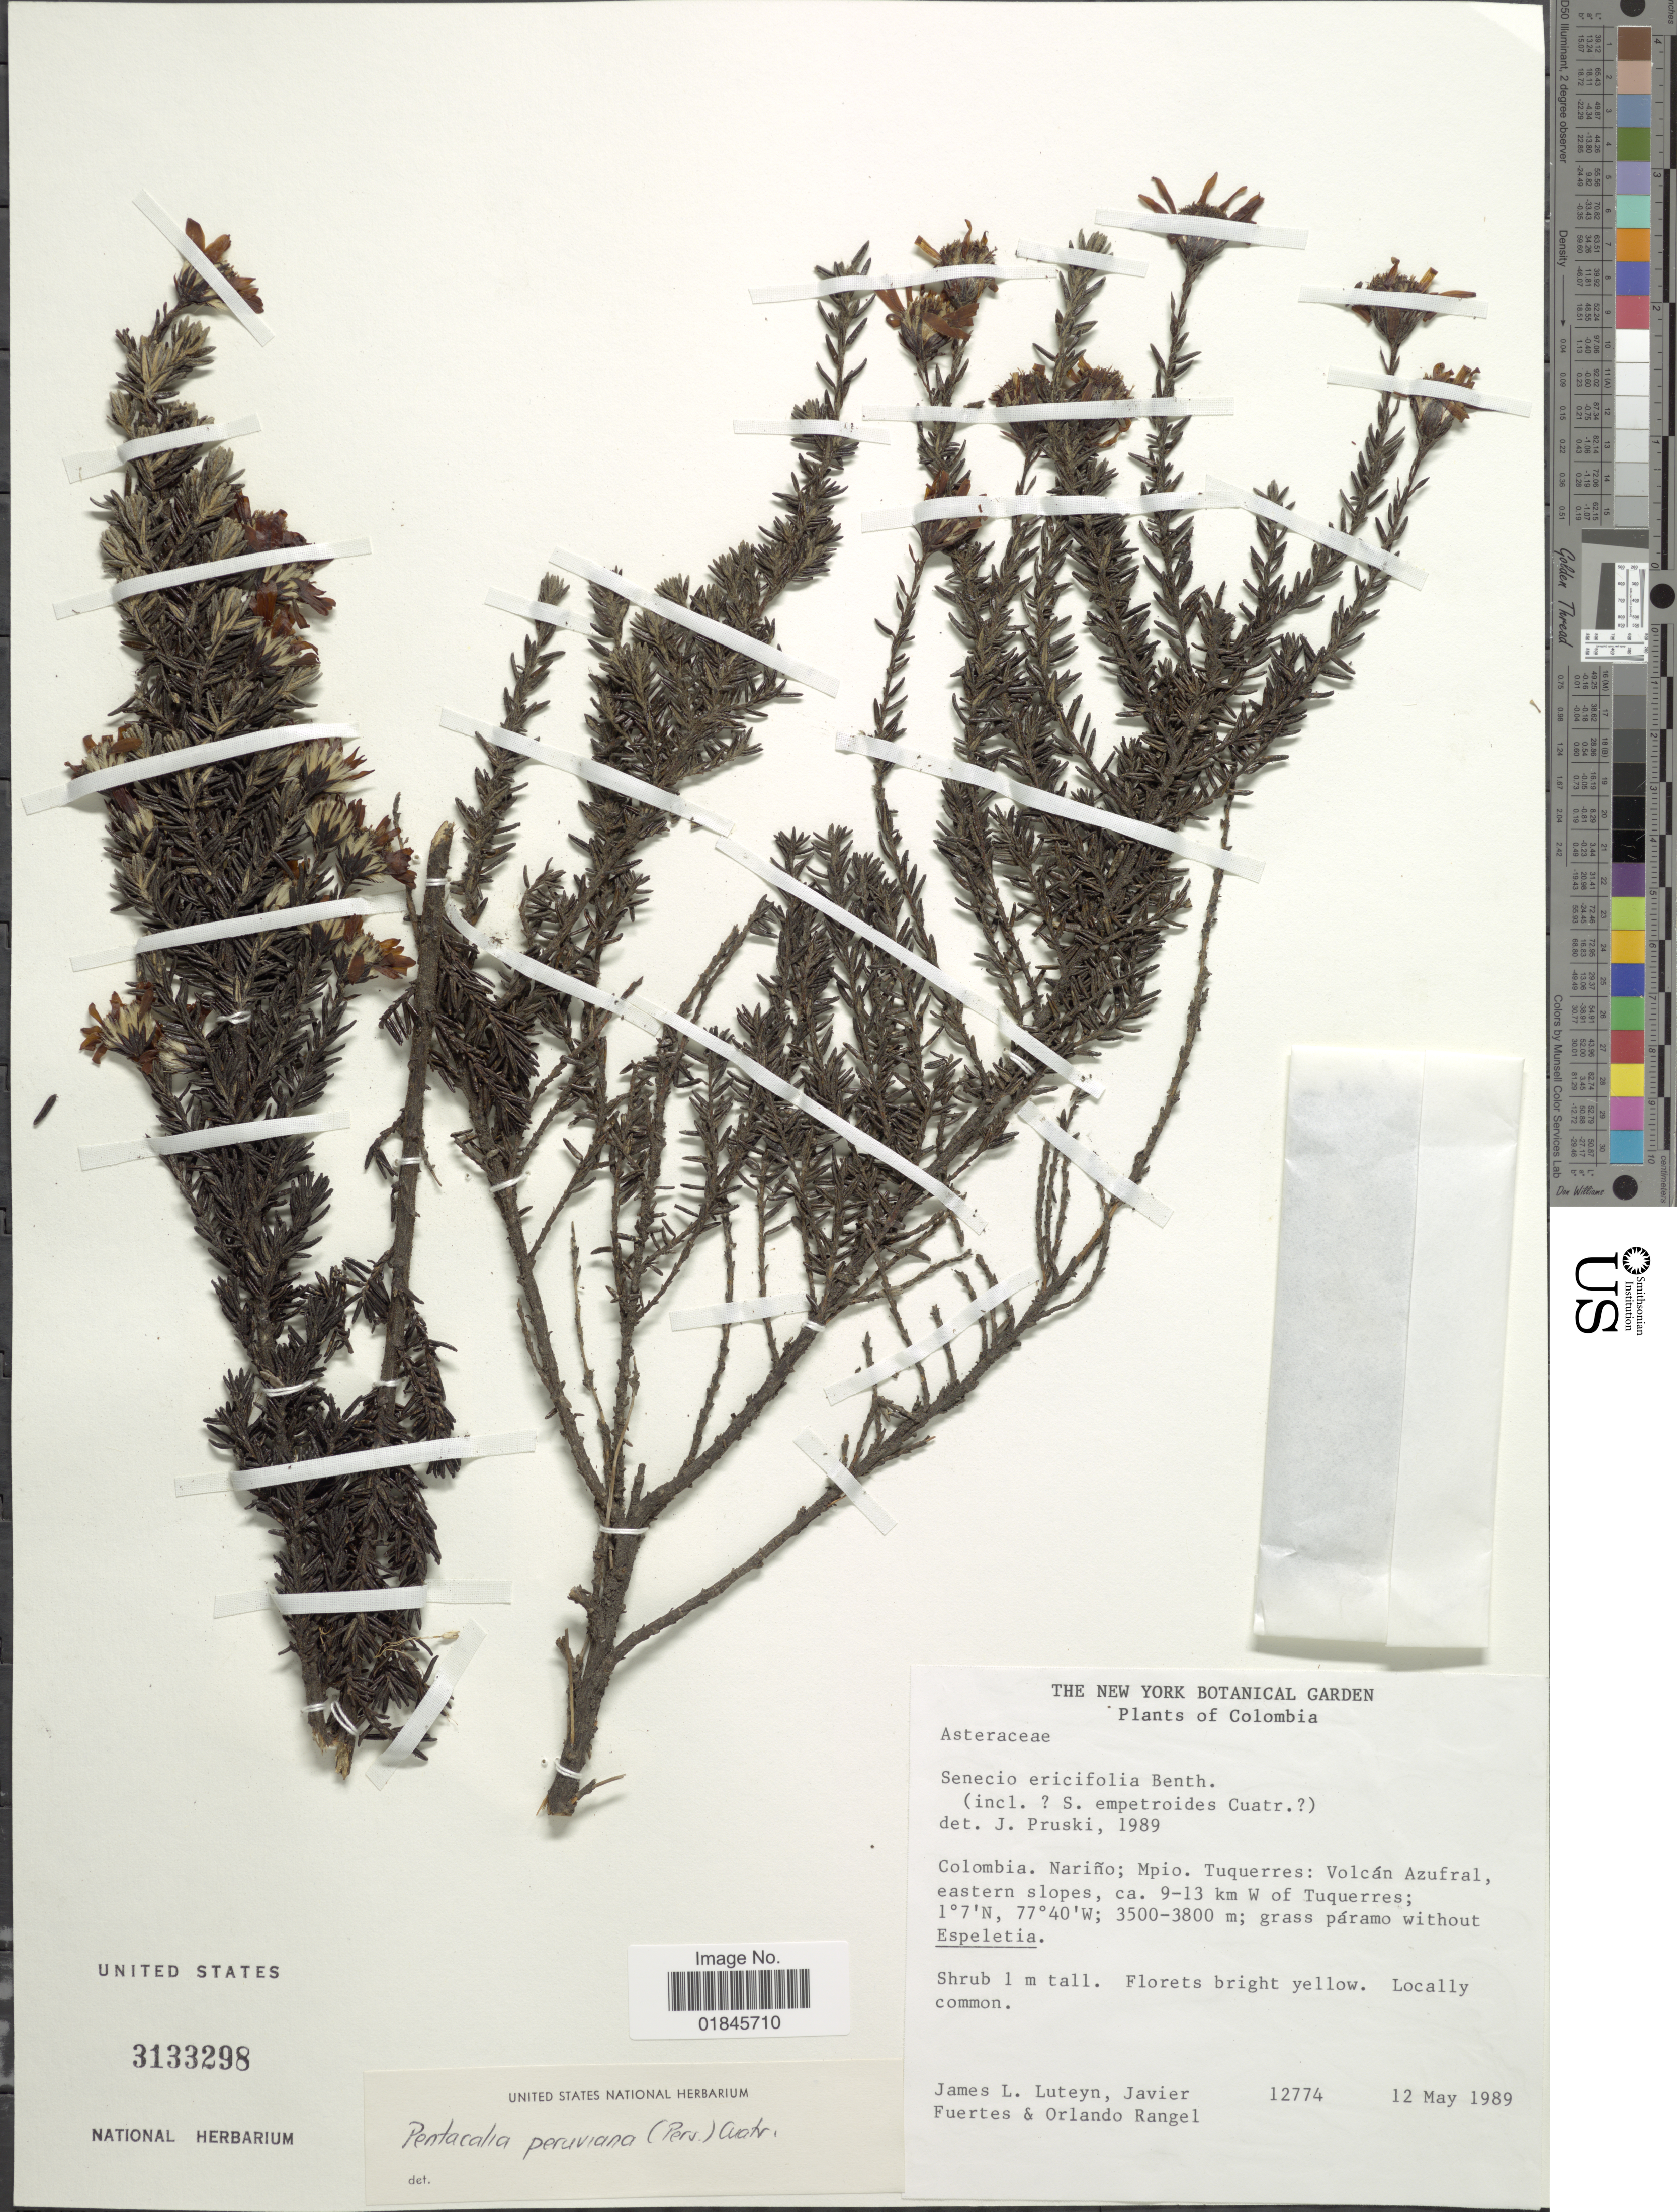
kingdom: Plantae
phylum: Tracheophyta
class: Magnoliopsida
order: Asterales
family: Asteraceae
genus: Pentacalia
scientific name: Pentacalia peruviana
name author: (Pers.) Cuatrec.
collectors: J. L. Luteyn, J. Fuertes & O. Rangel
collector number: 12774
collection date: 1989-05-12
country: Colombia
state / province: Nariño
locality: Colombia. Nariño; Mpio. Tuquerres: Volcán Azufral, eastern slopes, ca. 9-13 km W of Tuquerres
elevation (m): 3500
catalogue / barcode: US 3133298